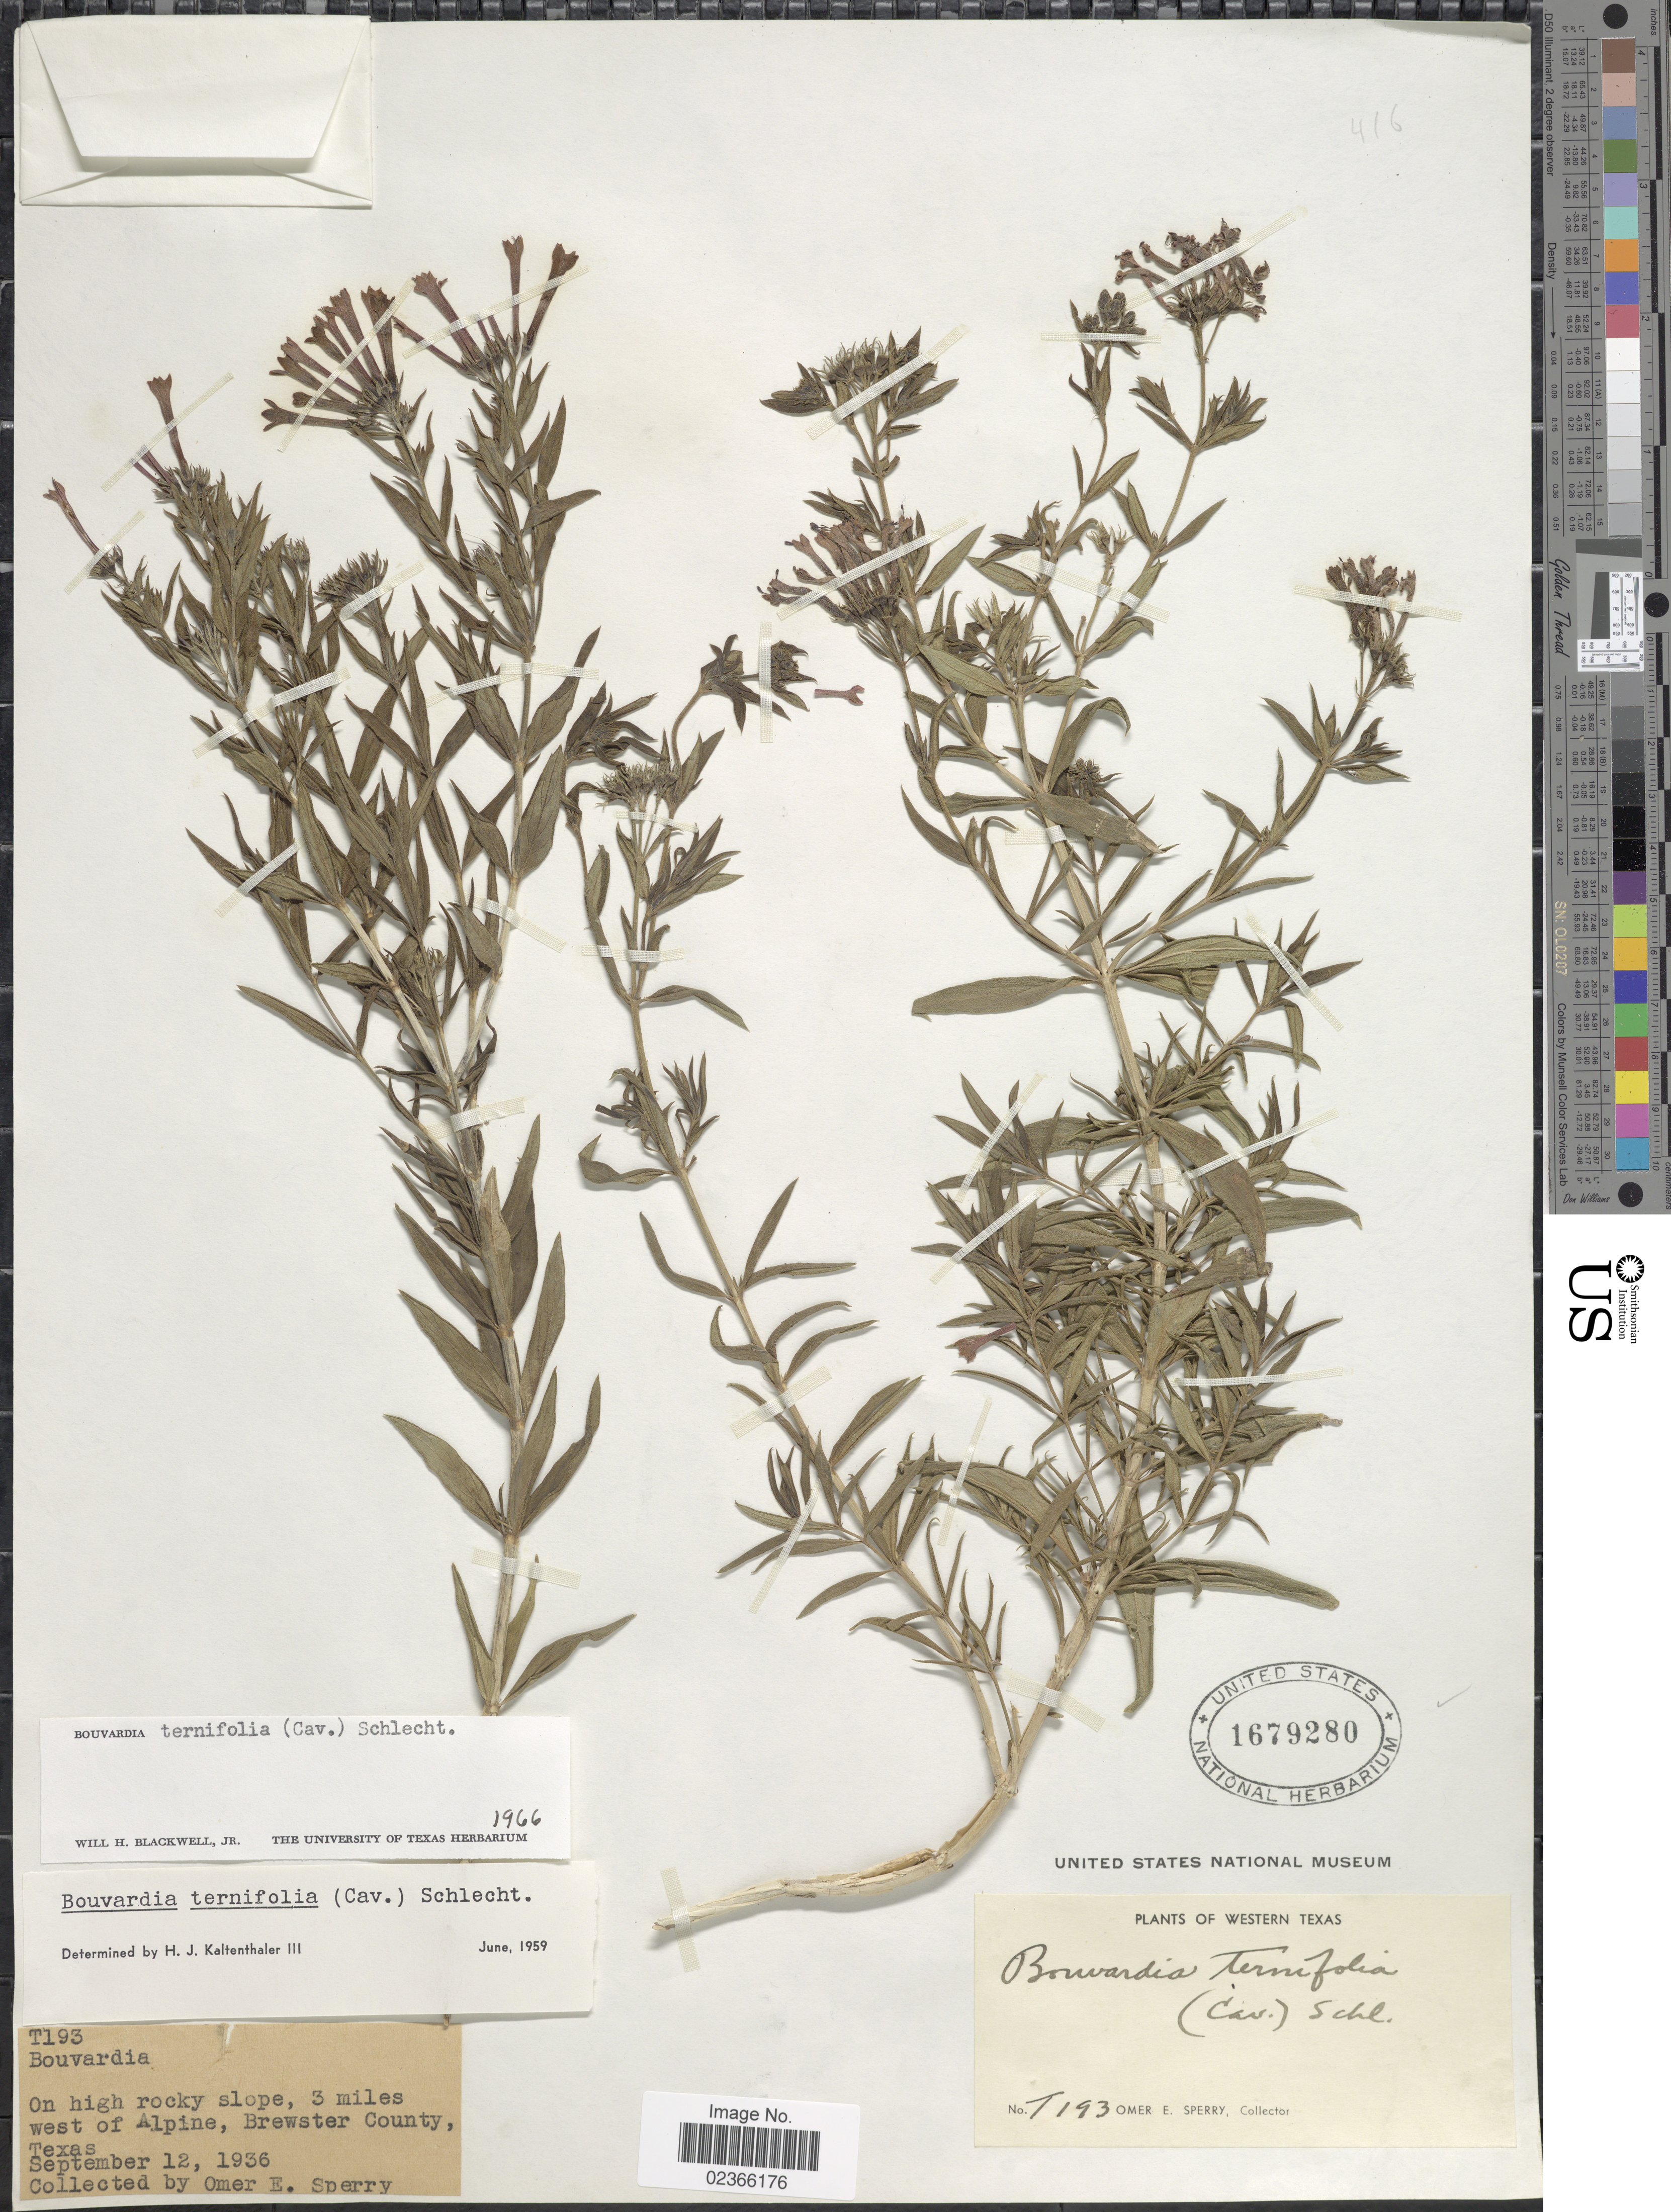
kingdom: Plantae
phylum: Tracheophyta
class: Magnoliopsida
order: Gentianales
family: Rubiaceae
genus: Bouvardia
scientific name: Bouvardia ternifolia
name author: (Cav.) Schltdl.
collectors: O. E. Sperry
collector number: T193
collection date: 1936-09-12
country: United States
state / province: Texas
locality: Western Texas, On high rocky slope, 3 miles west of Alpine, Brewster County, Western Texas.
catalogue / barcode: US 1679280